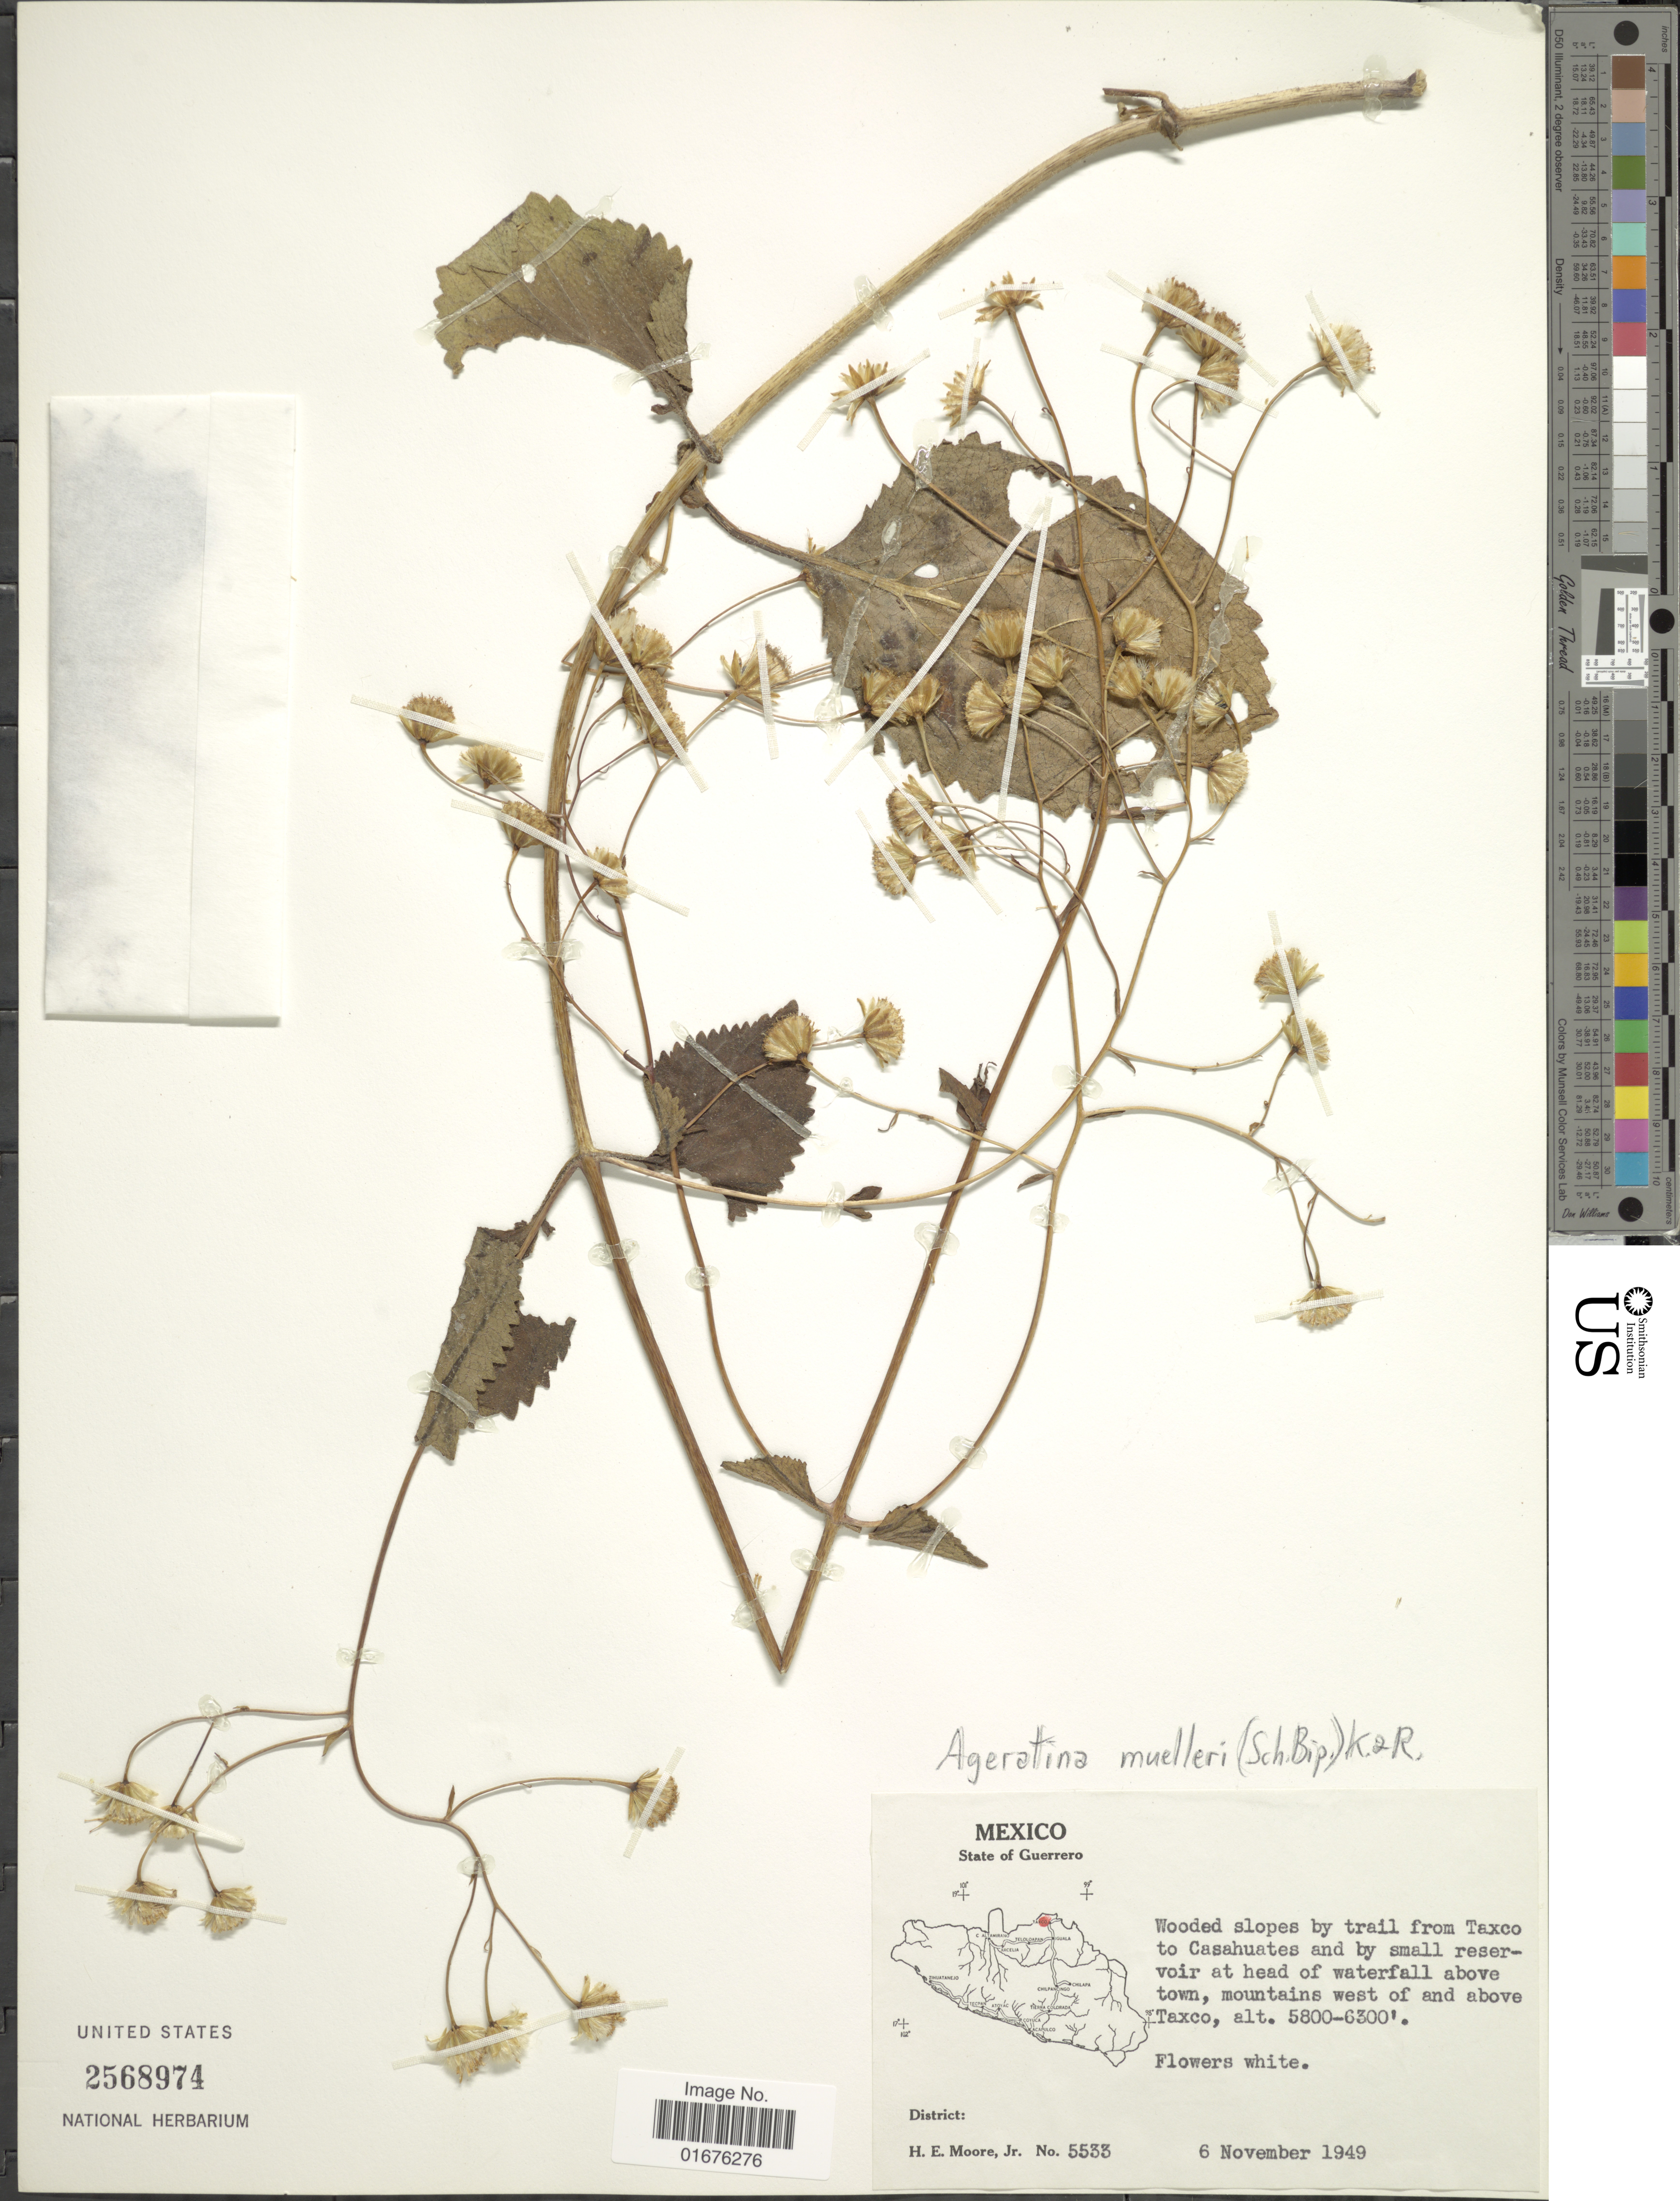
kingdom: Plantae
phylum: Tracheophyta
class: Magnoliopsida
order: Asterales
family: Asteraceae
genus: Ageratina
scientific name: Ageratina muelleri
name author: (Sch. Bip. ex Klatt) R.M. King & H. Rob.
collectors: H. E. Moore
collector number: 5533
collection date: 1949-11-06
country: Mexico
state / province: Guerrero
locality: Wooded slope sby trail from Taxco to Casahuates and by small reservoir at head of waterfall above town, mountains west of and above Taxco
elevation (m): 1768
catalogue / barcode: US 2568974